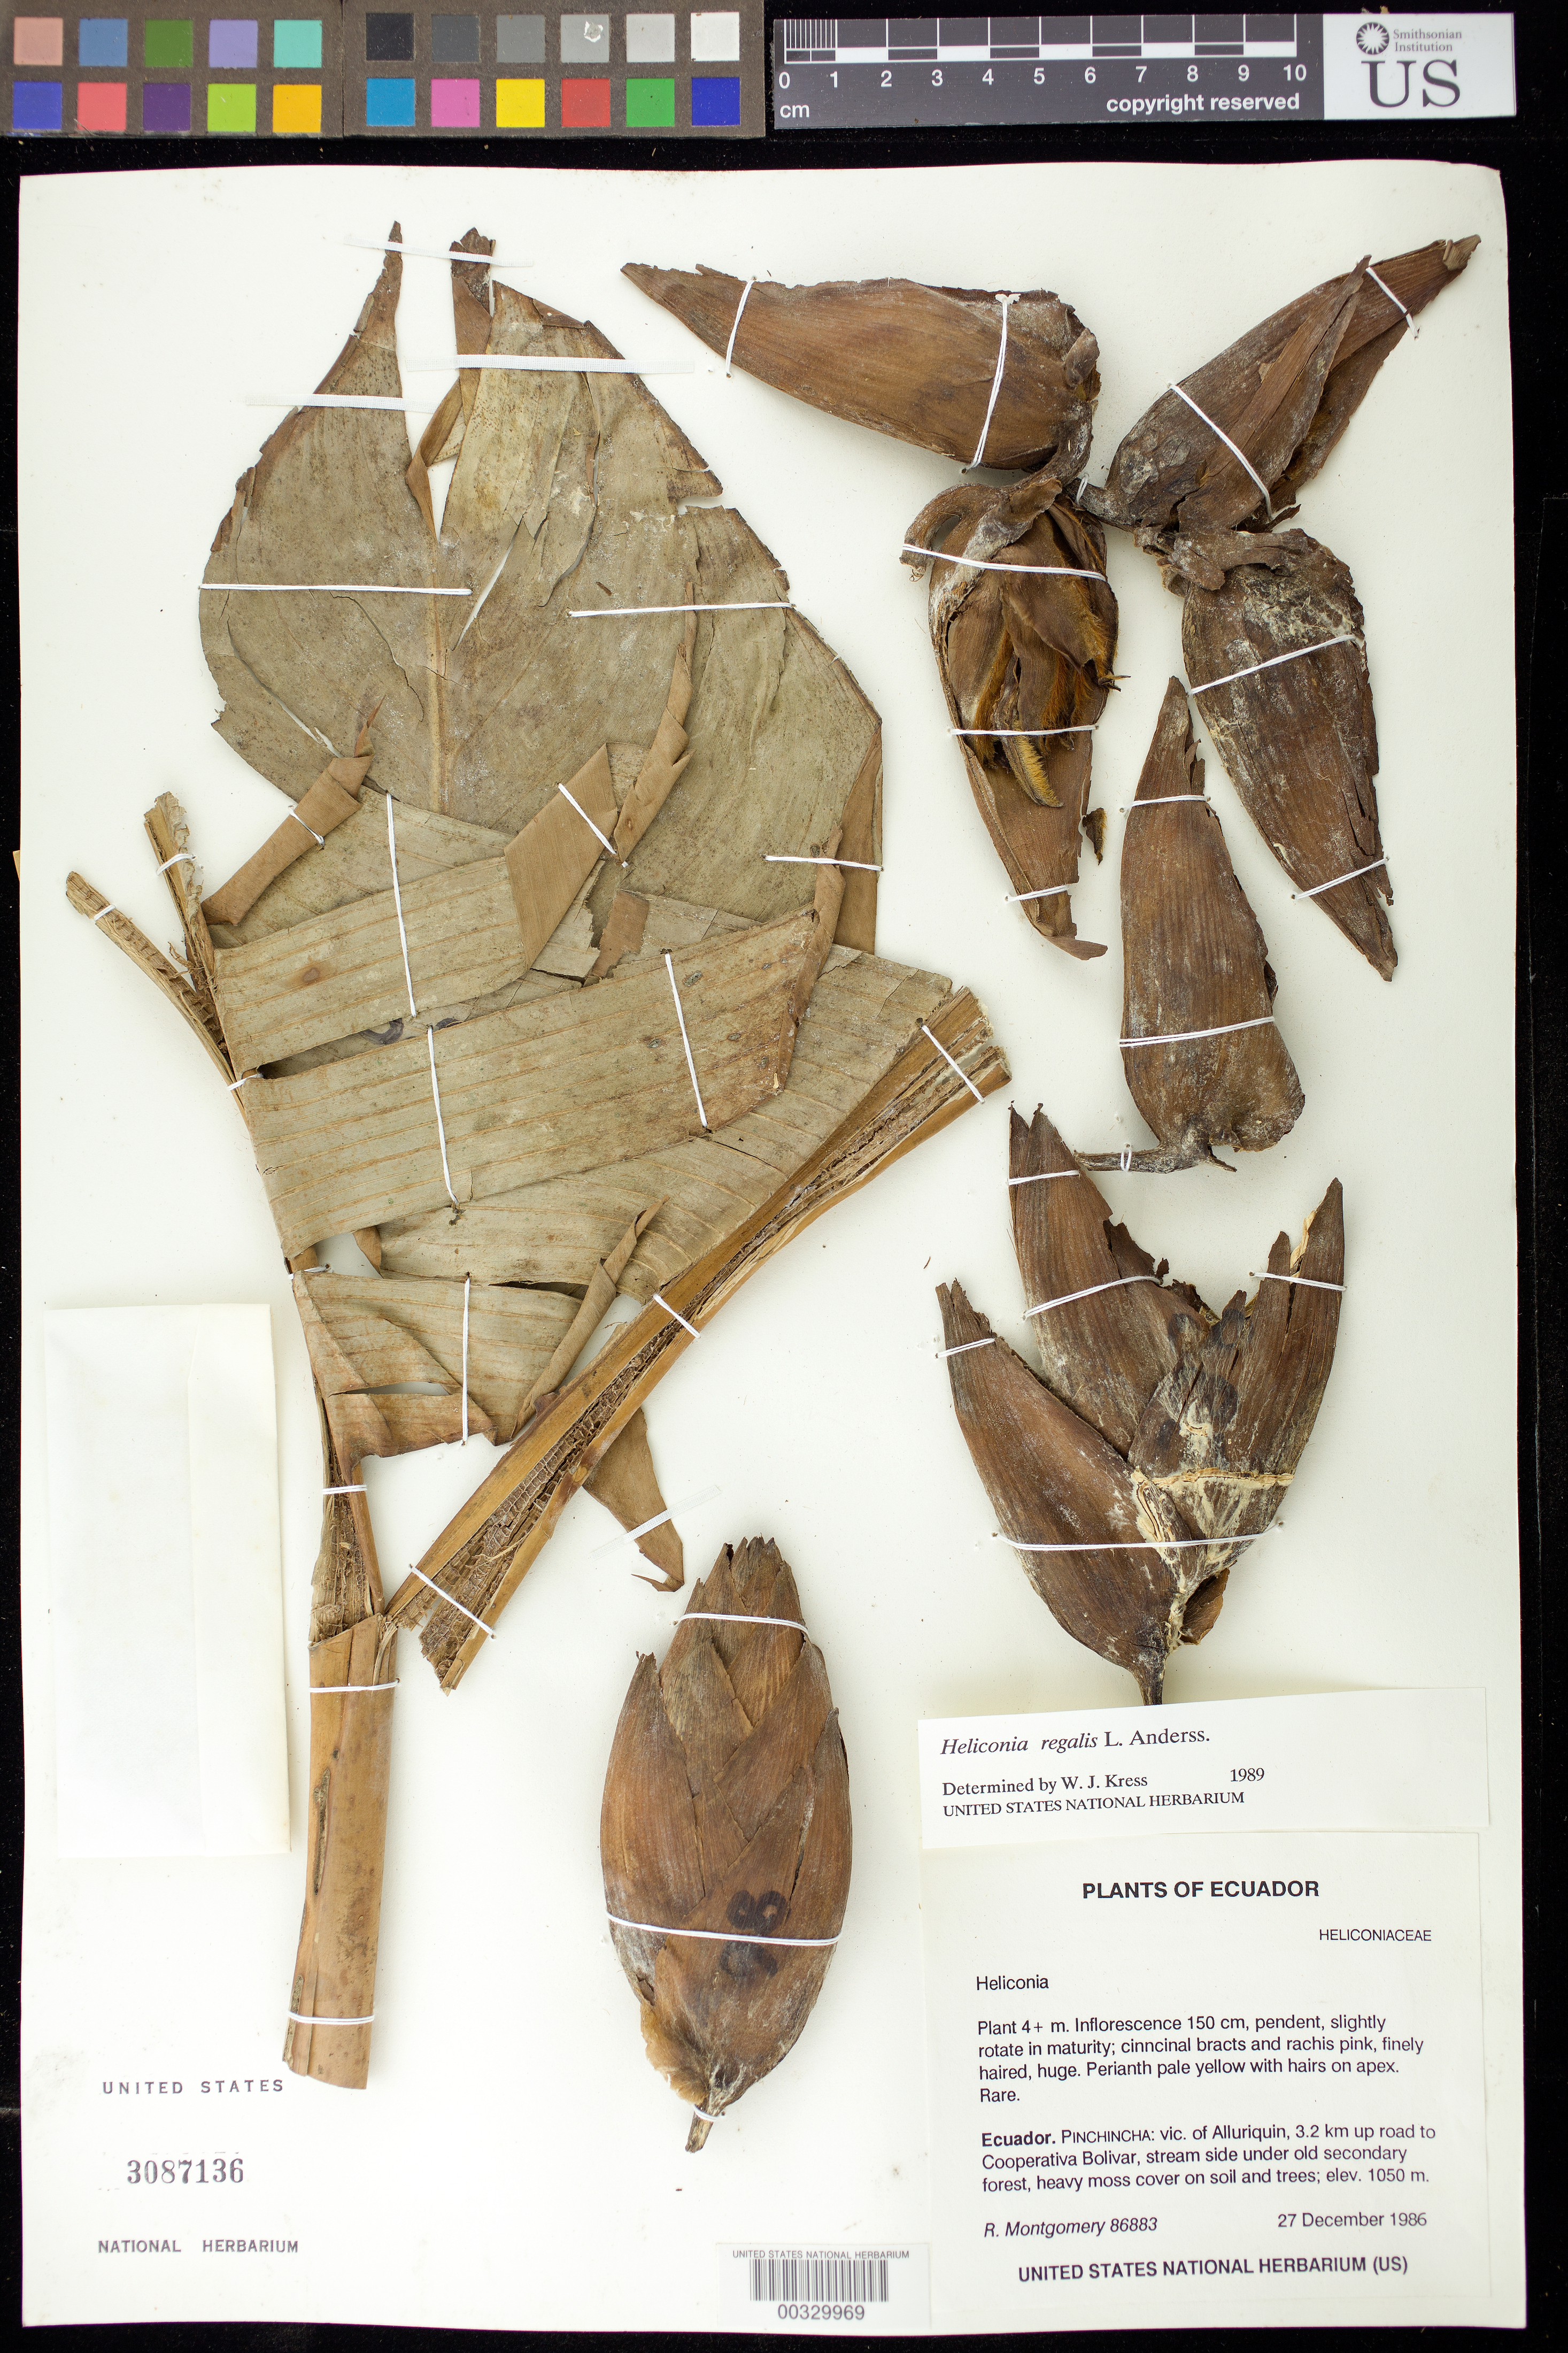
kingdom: Plantae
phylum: Tracheophyta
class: Liliopsida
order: Zingiberales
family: Heliconiaceae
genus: Heliconia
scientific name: Heliconia regalis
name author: L. Andersson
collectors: R. Montgomery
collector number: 86883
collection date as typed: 27 Dec 1986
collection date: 1986-12-27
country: Ecuador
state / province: Pichincha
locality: Vic. of alluriquin, 3.2 km up road to cooperativa Bolivar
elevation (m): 1050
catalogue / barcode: US 3087136